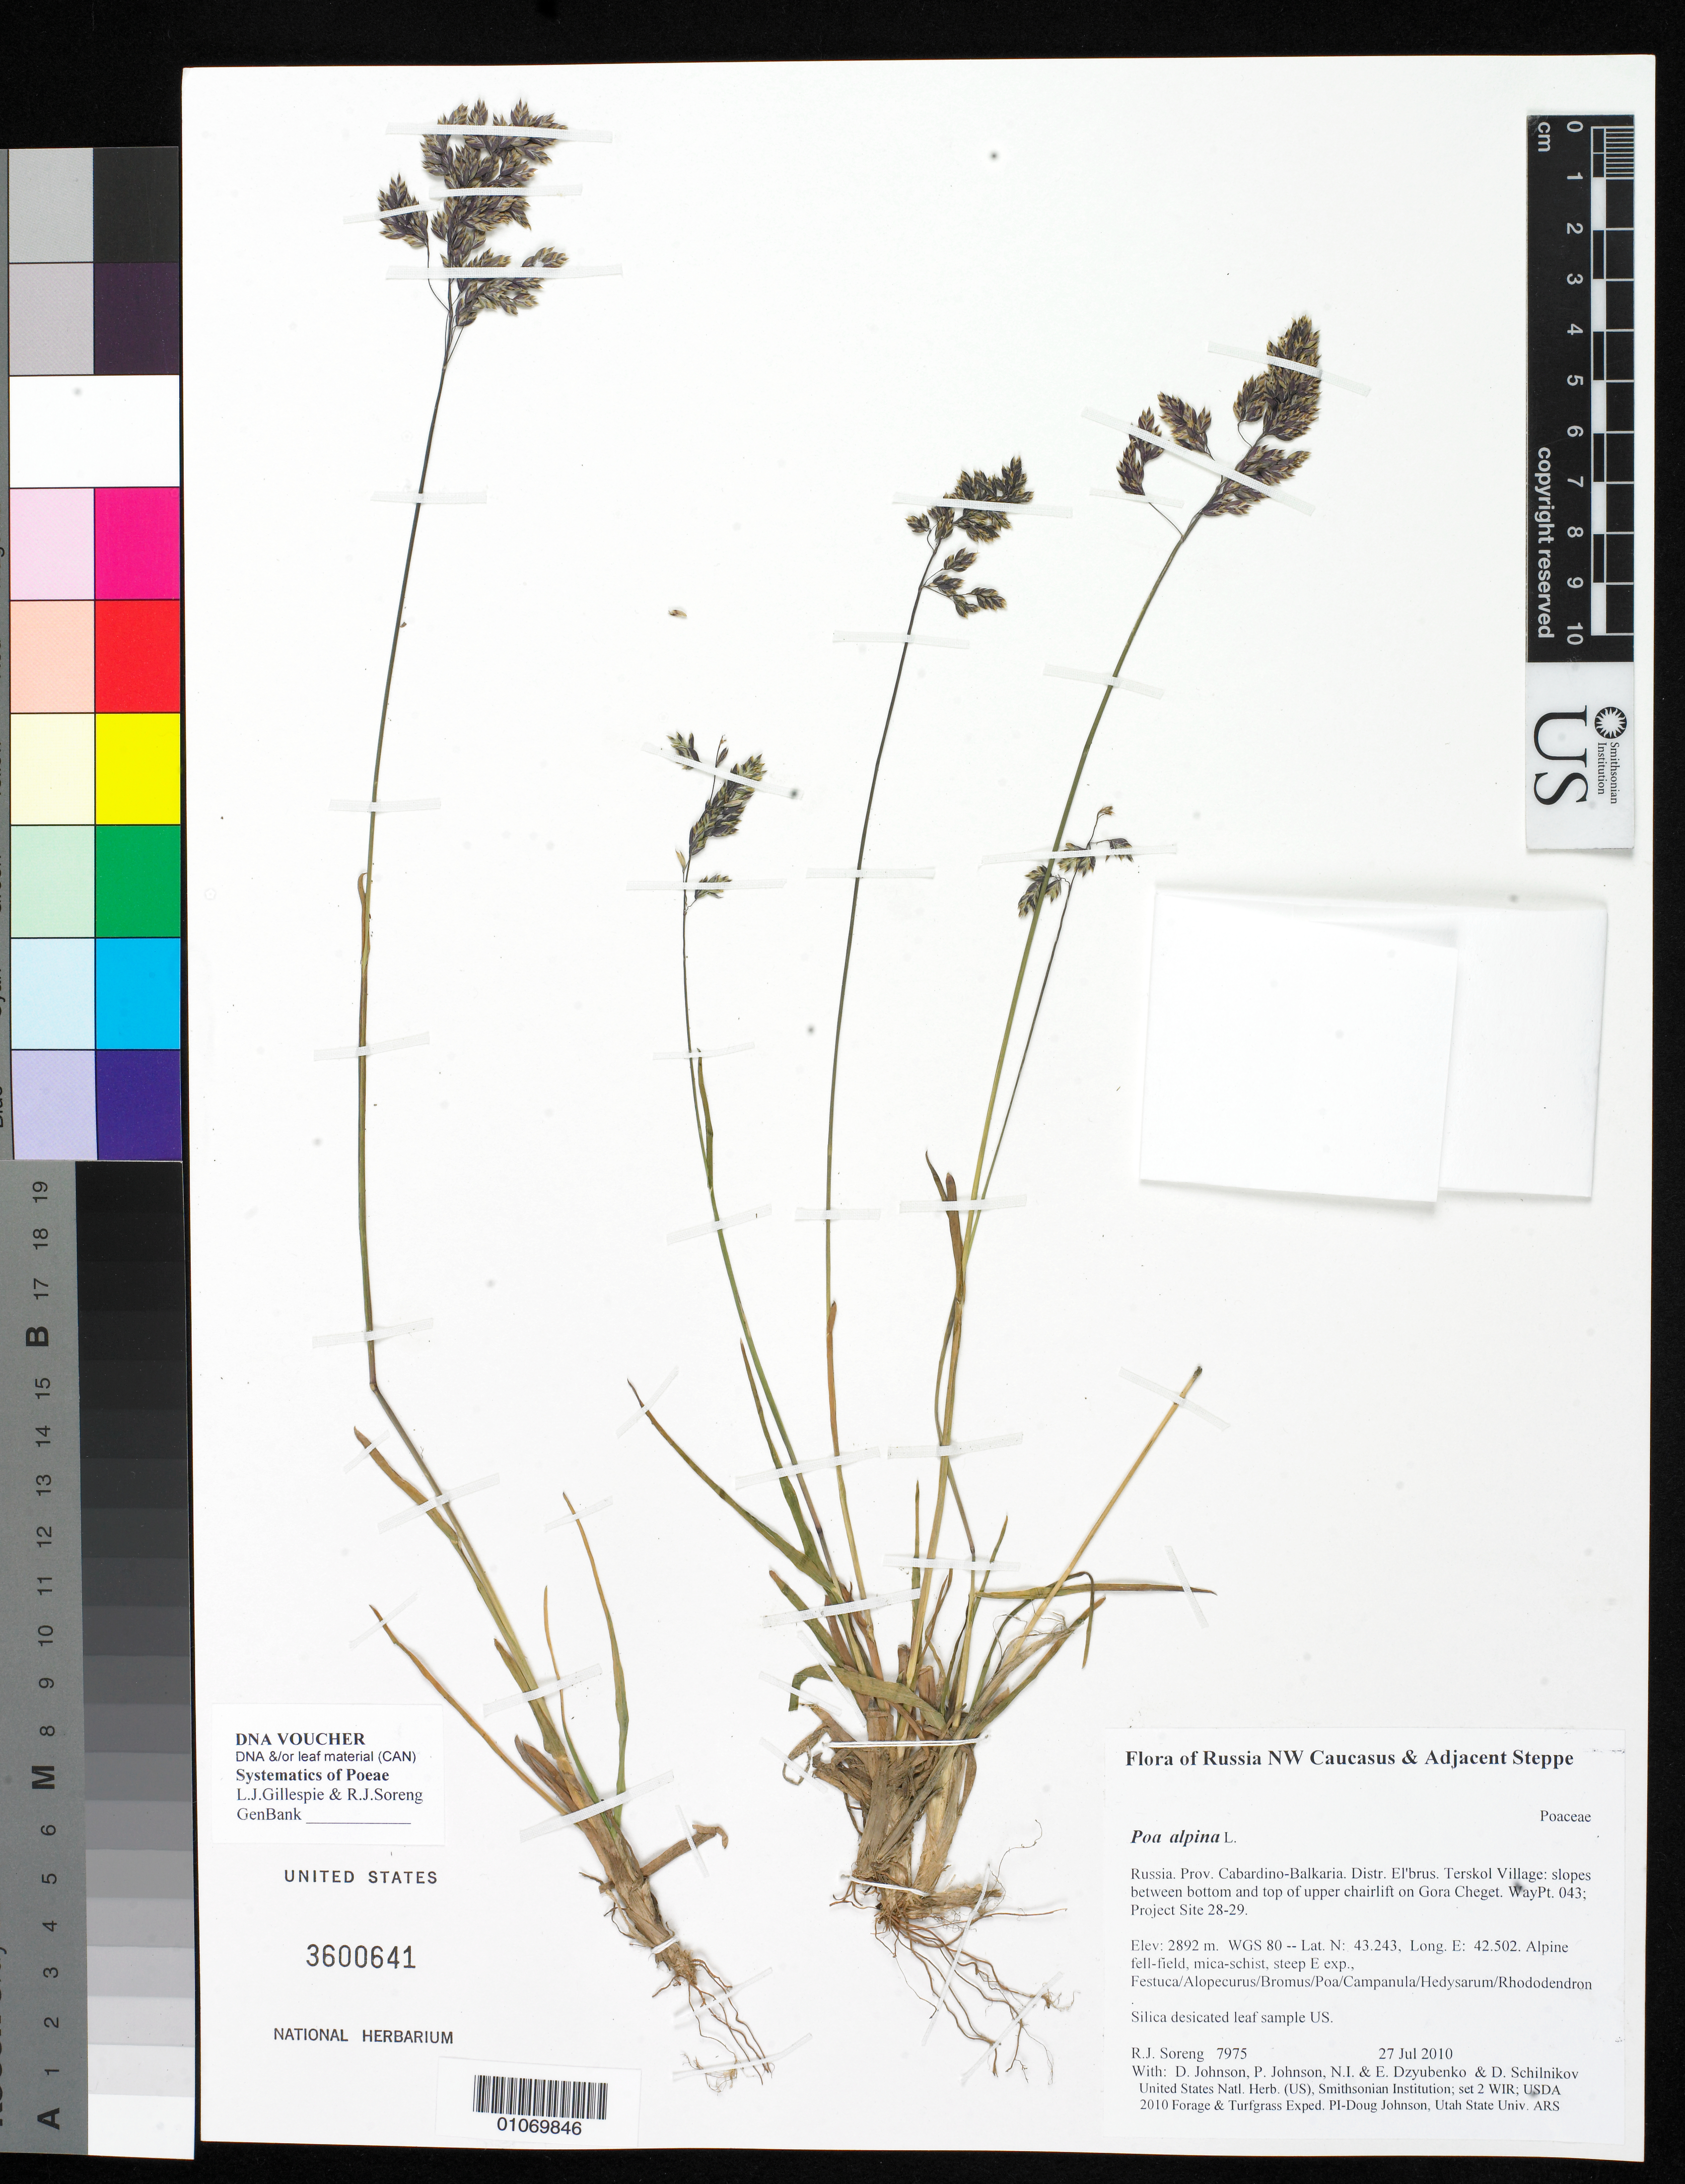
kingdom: Plantae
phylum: Tracheophyta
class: Liliopsida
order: Poales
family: Poaceae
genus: Poa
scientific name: Poa alpina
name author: L.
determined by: Soreng, Robert J., Research Associate (BOT), Smithsonian Institution - National Museum of Natural History (UNITED STATES)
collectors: R. J. Soreng, D. Johnson, P. Johnson, N. Dzyubenko, E. Dzyubenko & D. Schilnikov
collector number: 7975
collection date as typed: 27 Jul 2010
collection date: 2010-07-27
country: Russian Federation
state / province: Kabardino-Balkar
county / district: El'brus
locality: Terskol Village: slopes between bottom and top of upper chairlift on Gora Cheget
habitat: Alpine fell-field, mica-schist, steep E exp., Festuca/Alopecurus/Bromus/Poa/Campanula/Hedysarum/Rhododendron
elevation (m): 2892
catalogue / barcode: US 3600641